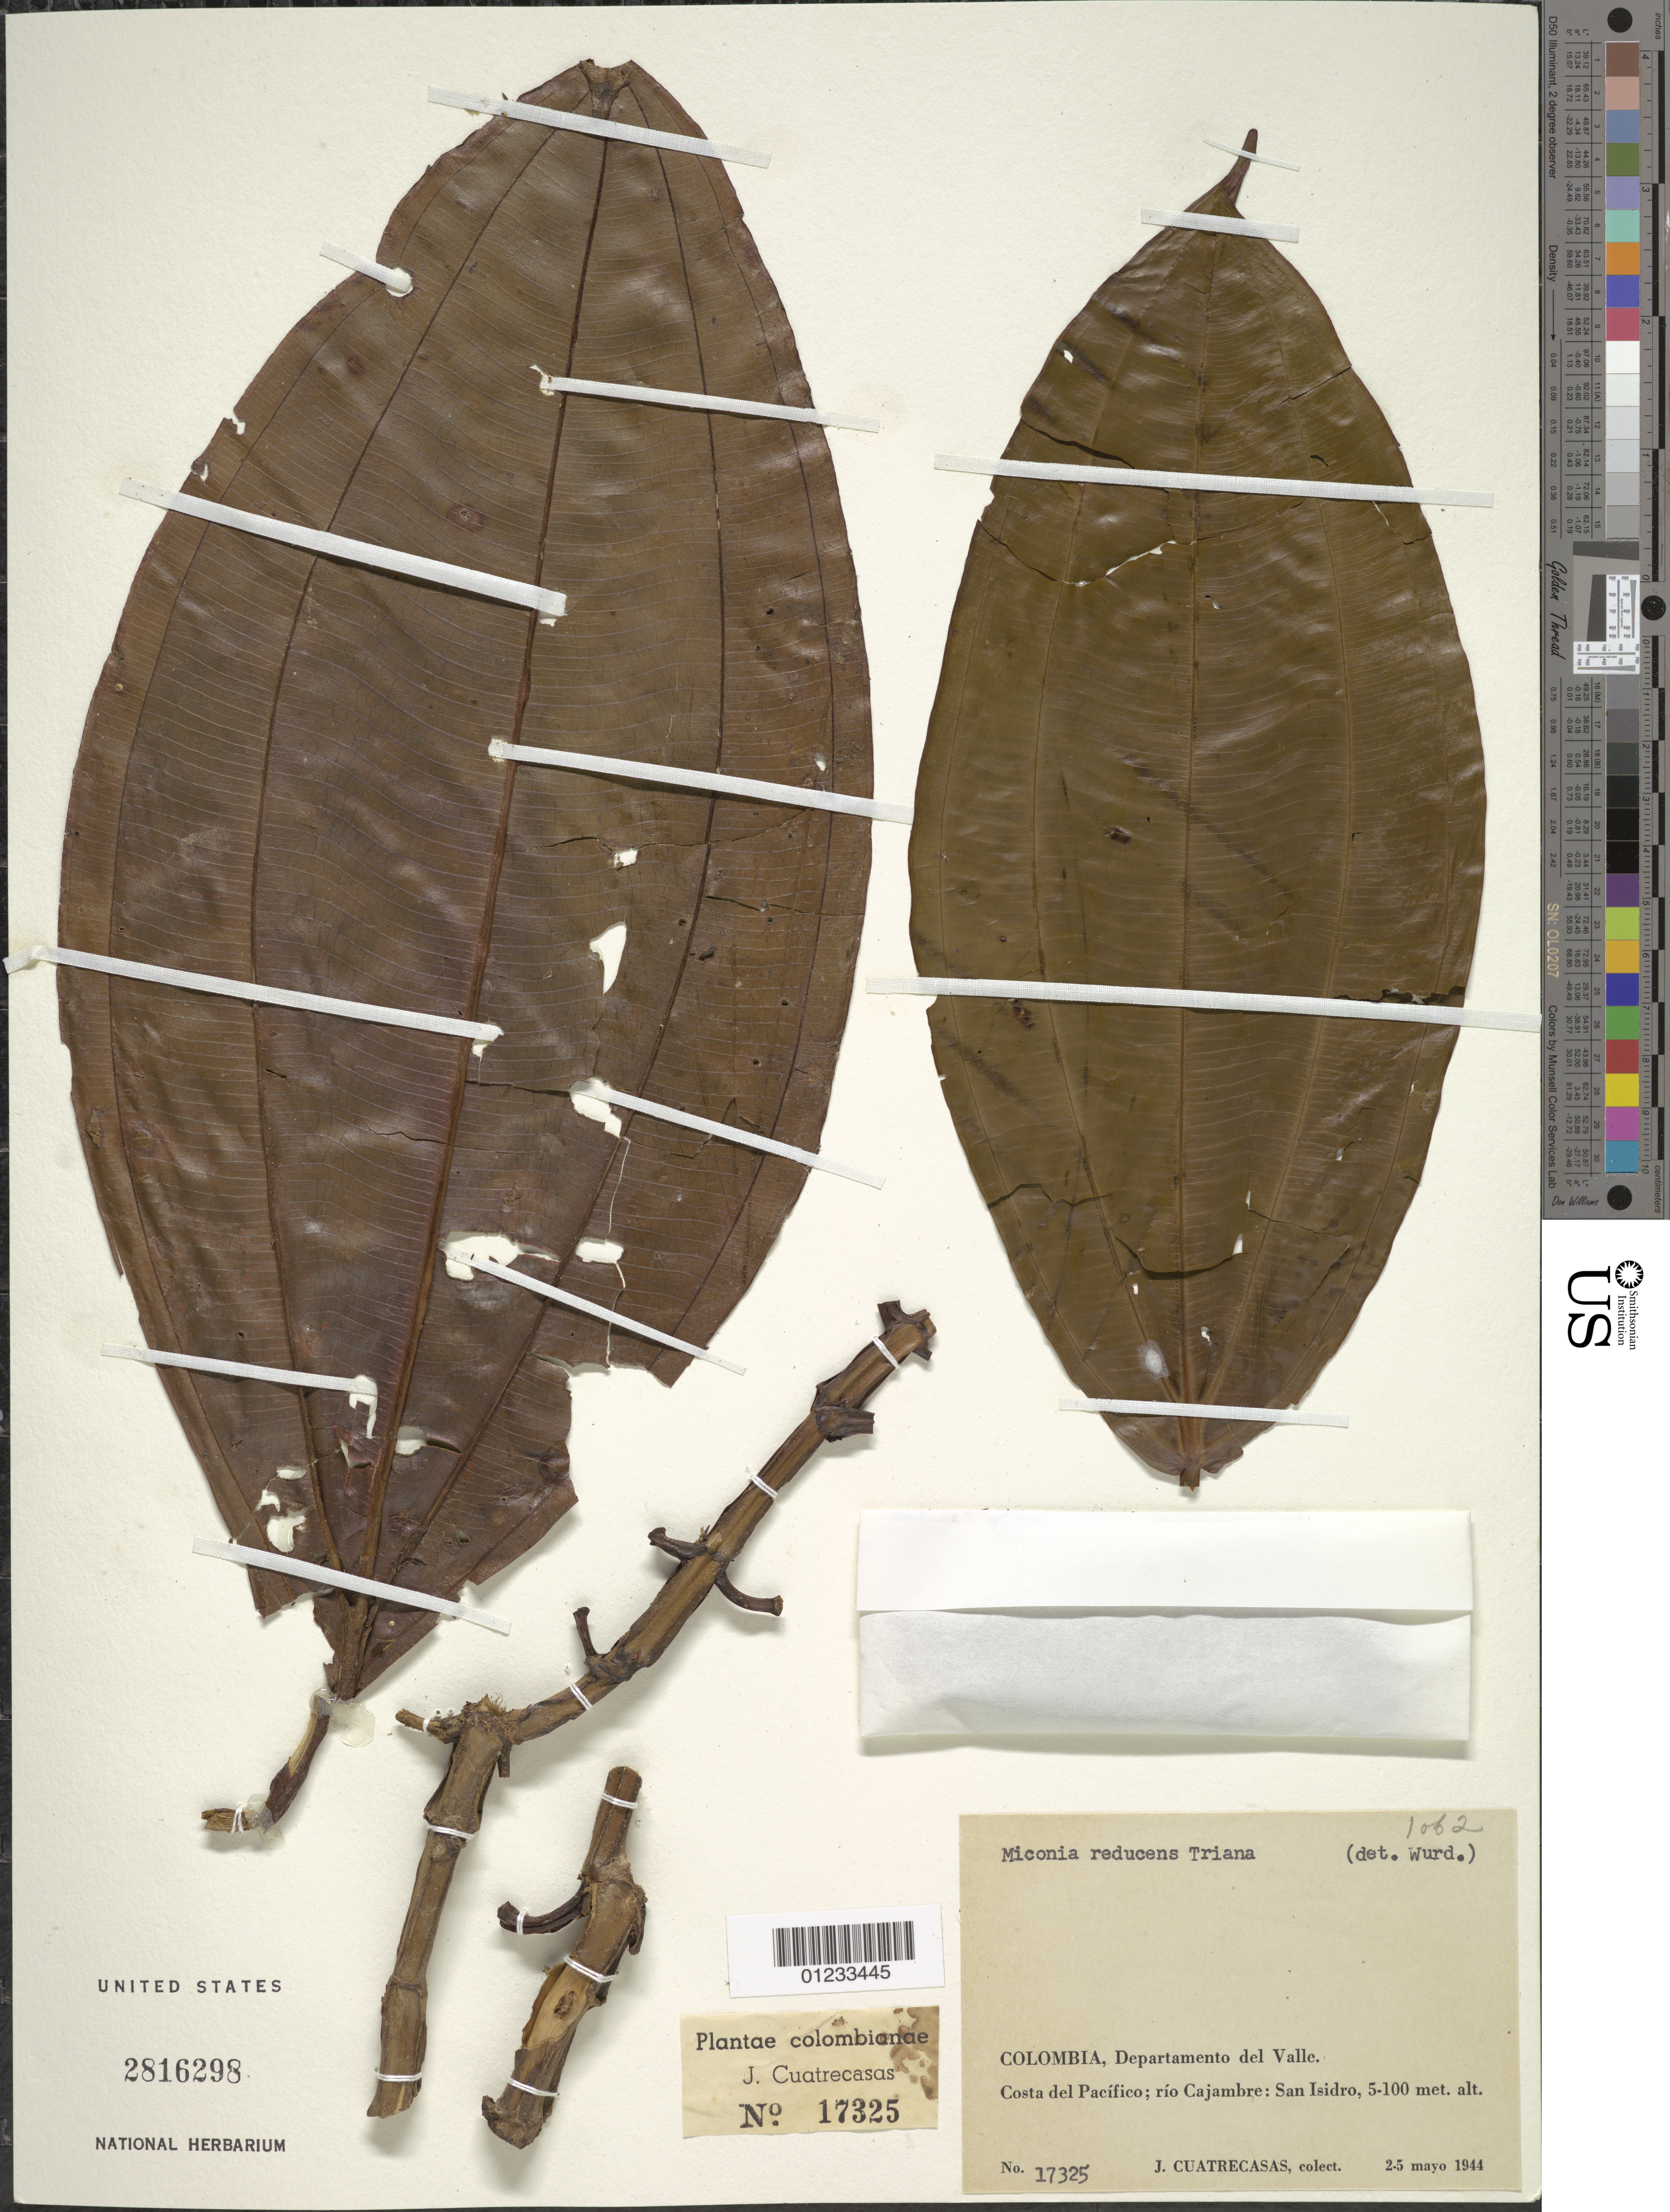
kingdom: Plantae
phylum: Tracheophyta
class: Magnoliopsida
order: Myrtales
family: Melastomataceae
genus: Miconia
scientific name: Miconia reducens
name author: Triana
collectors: J. Cuatrecasas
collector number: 17325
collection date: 1944-05-02/1944-05-05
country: Colombia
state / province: Valle del Cauca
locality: Costa del Pacifico; rio Cajambre: San Isidro.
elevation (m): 5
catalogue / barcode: US 2816298